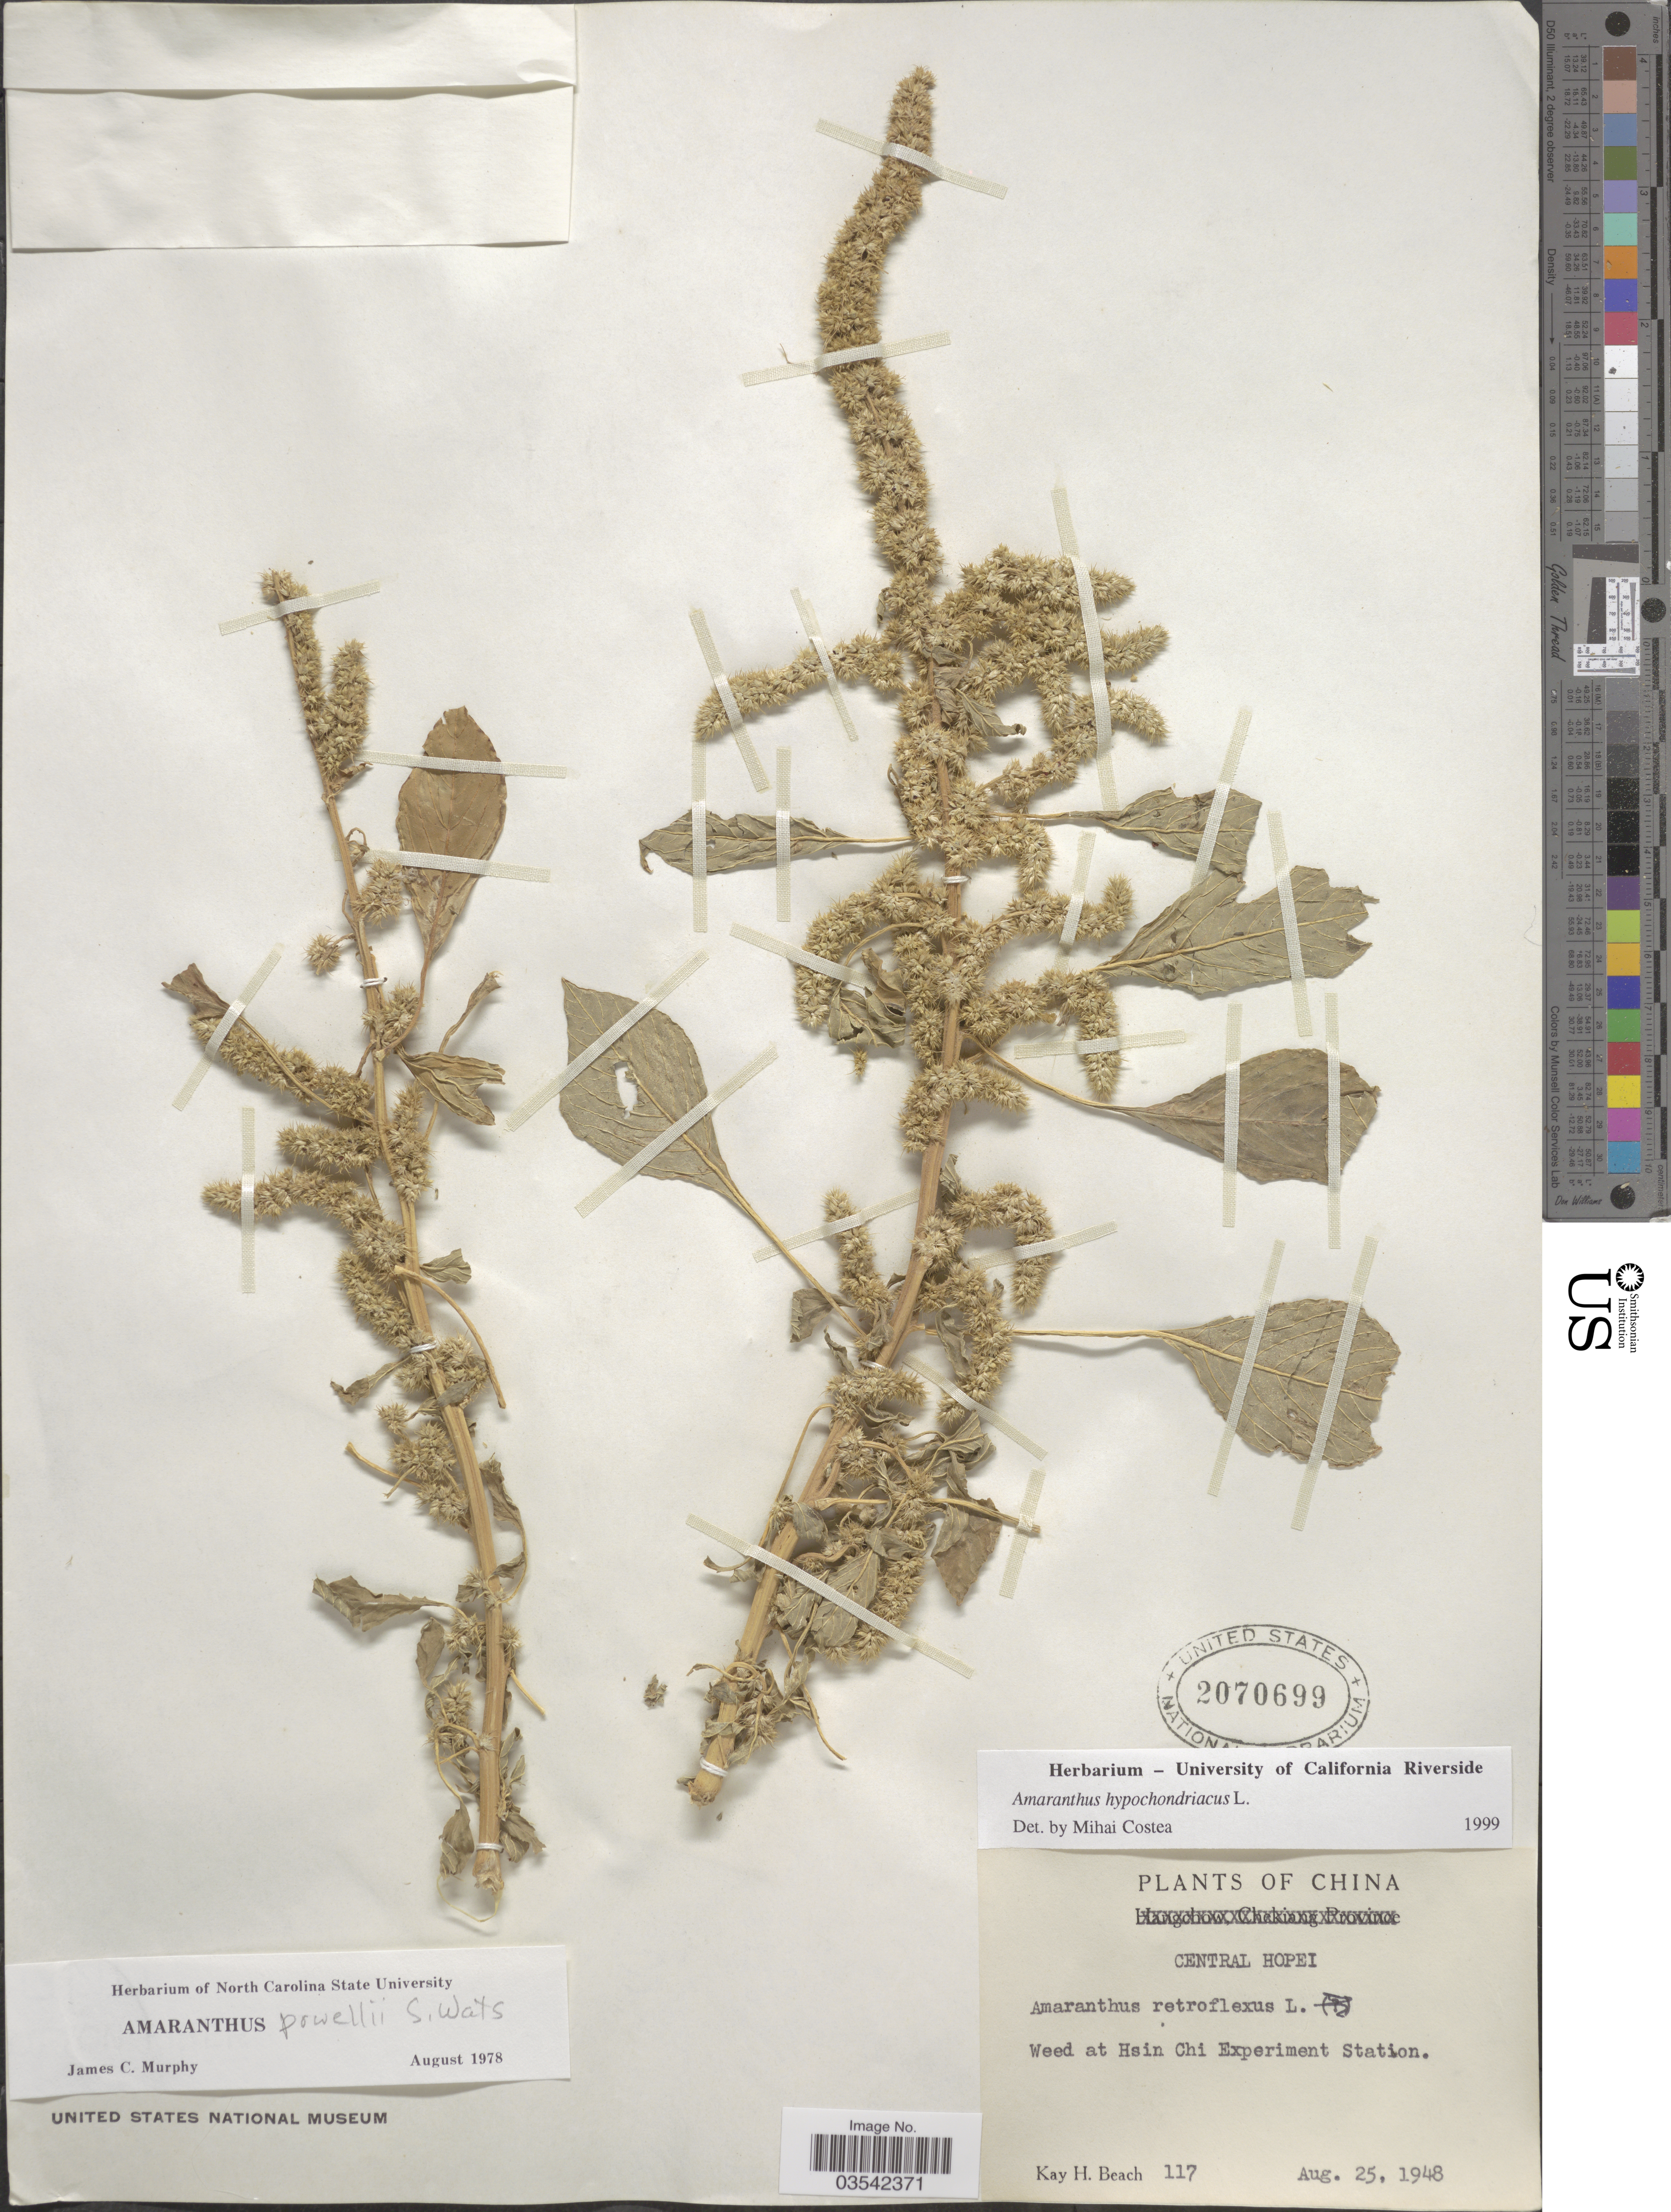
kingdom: Plantae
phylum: Tracheophyta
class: Magnoliopsida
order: Caryophyllales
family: Amaranthaceae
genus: Amaranthus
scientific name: Amaranthus hypochondriacus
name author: L.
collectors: K. H. Beach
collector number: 117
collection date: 1948-08-25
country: China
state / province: Hebei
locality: Central Hopei. At Hsin Chi Experiment Station.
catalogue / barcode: US 2070669